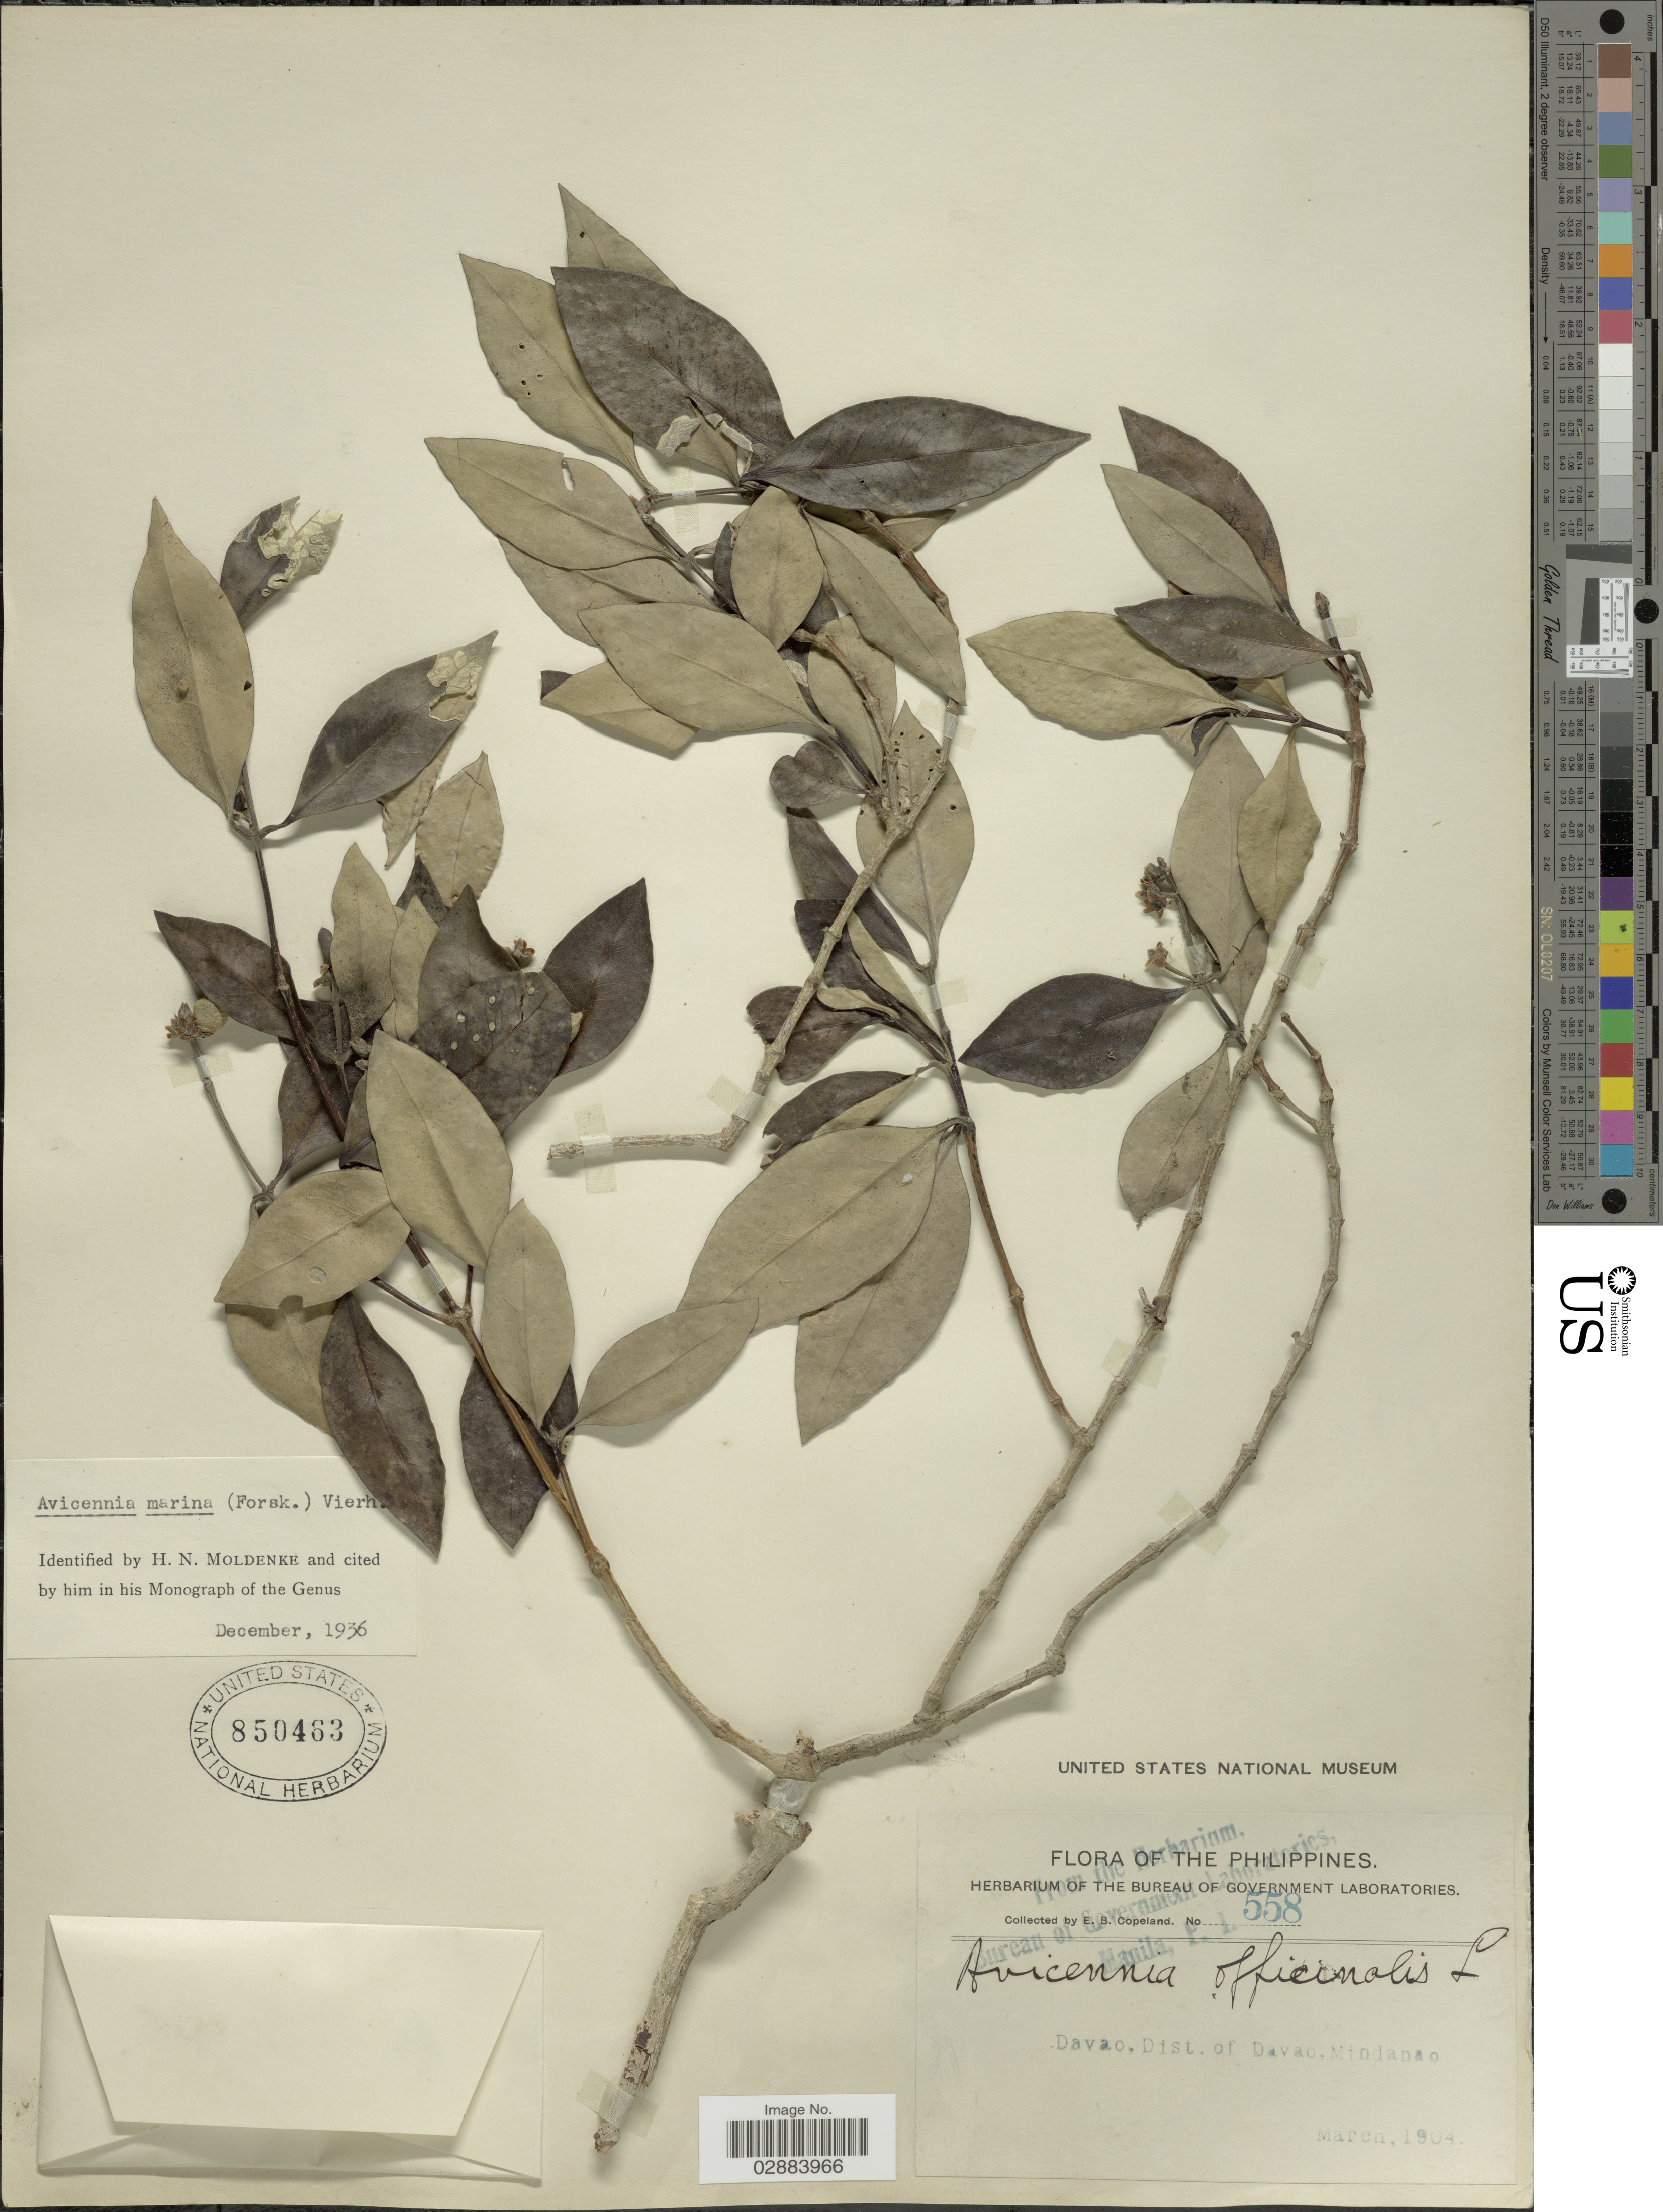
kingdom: Plantae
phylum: Tracheophyta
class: Magnoliopsida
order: Lamiales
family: Acanthaceae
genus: Avicennia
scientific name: Avicennia marina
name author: (Forssk.) Vierh.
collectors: E. B. Copeland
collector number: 558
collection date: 1904-03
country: Philippines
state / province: Davao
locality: Davao, Dist. of Davao. Mindanao.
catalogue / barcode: US 850463